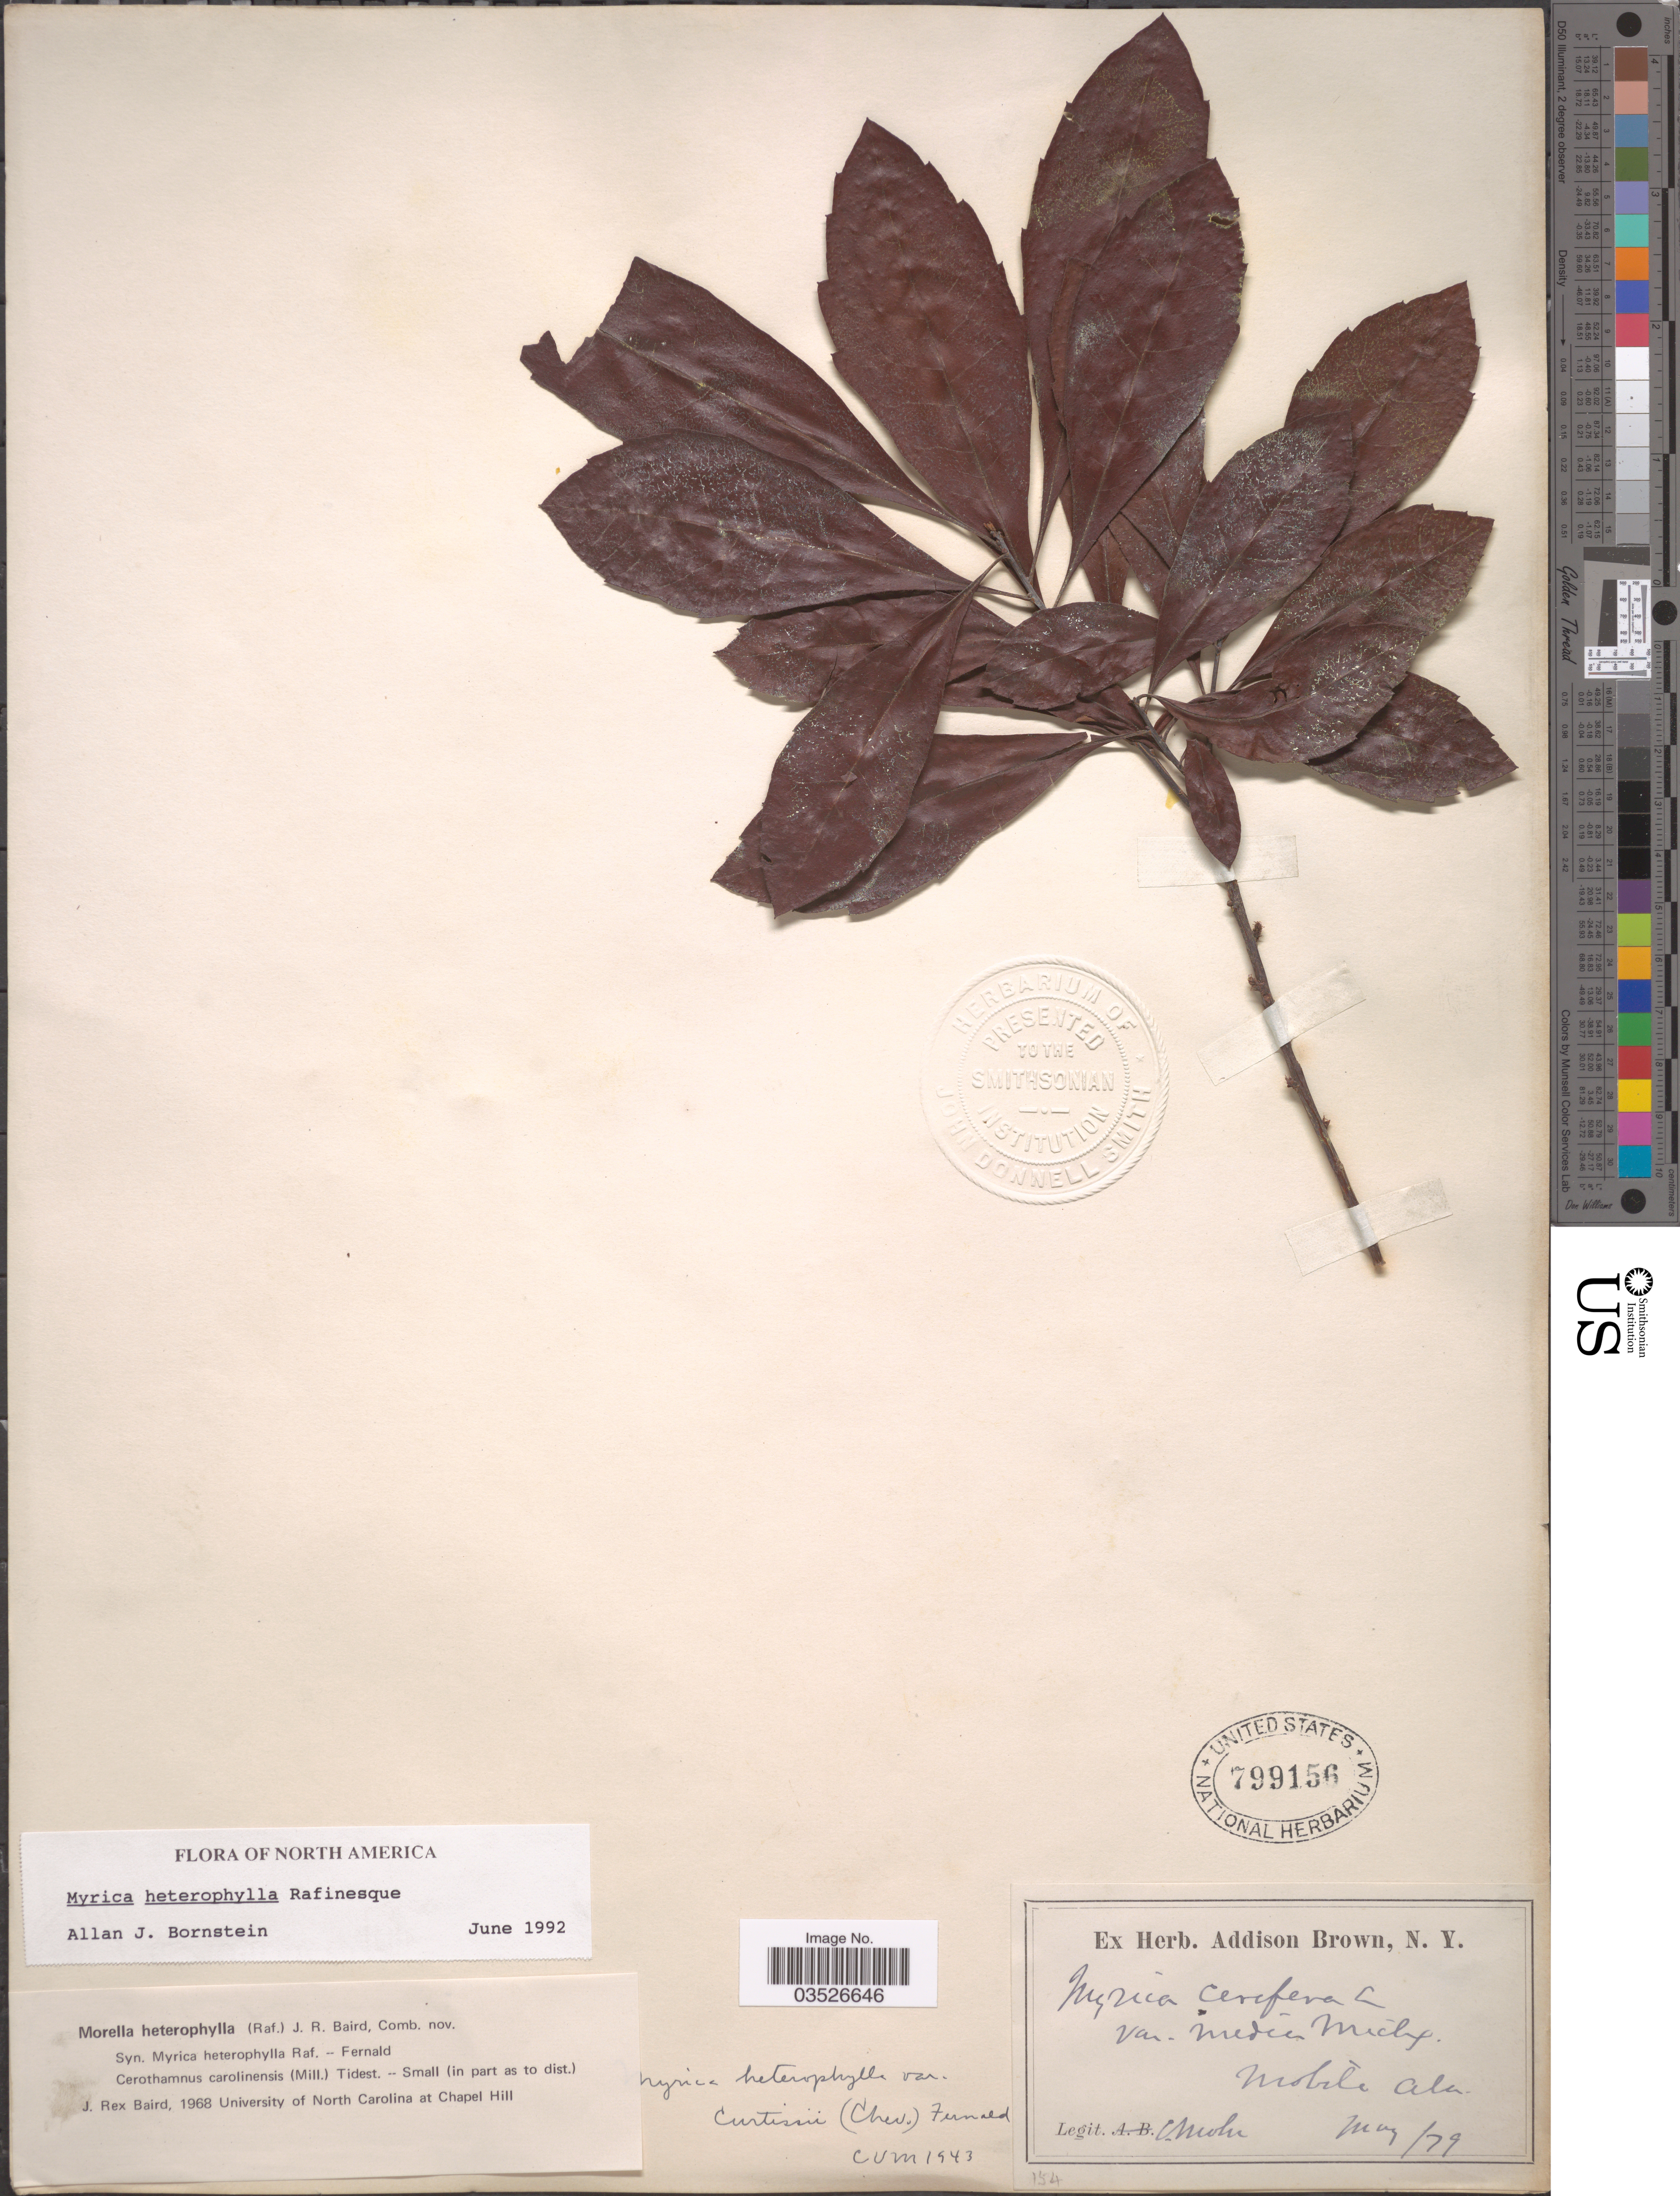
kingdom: Plantae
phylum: Tracheophyta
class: Magnoliopsida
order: Fagales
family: Myricaceae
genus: Morella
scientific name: Morella caroliniensis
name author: (Mill.) Small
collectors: C. T. Mohr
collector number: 154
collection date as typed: Transcribed d/m/y: /5/79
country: United States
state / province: Alabama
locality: Mobile.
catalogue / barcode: US 799156